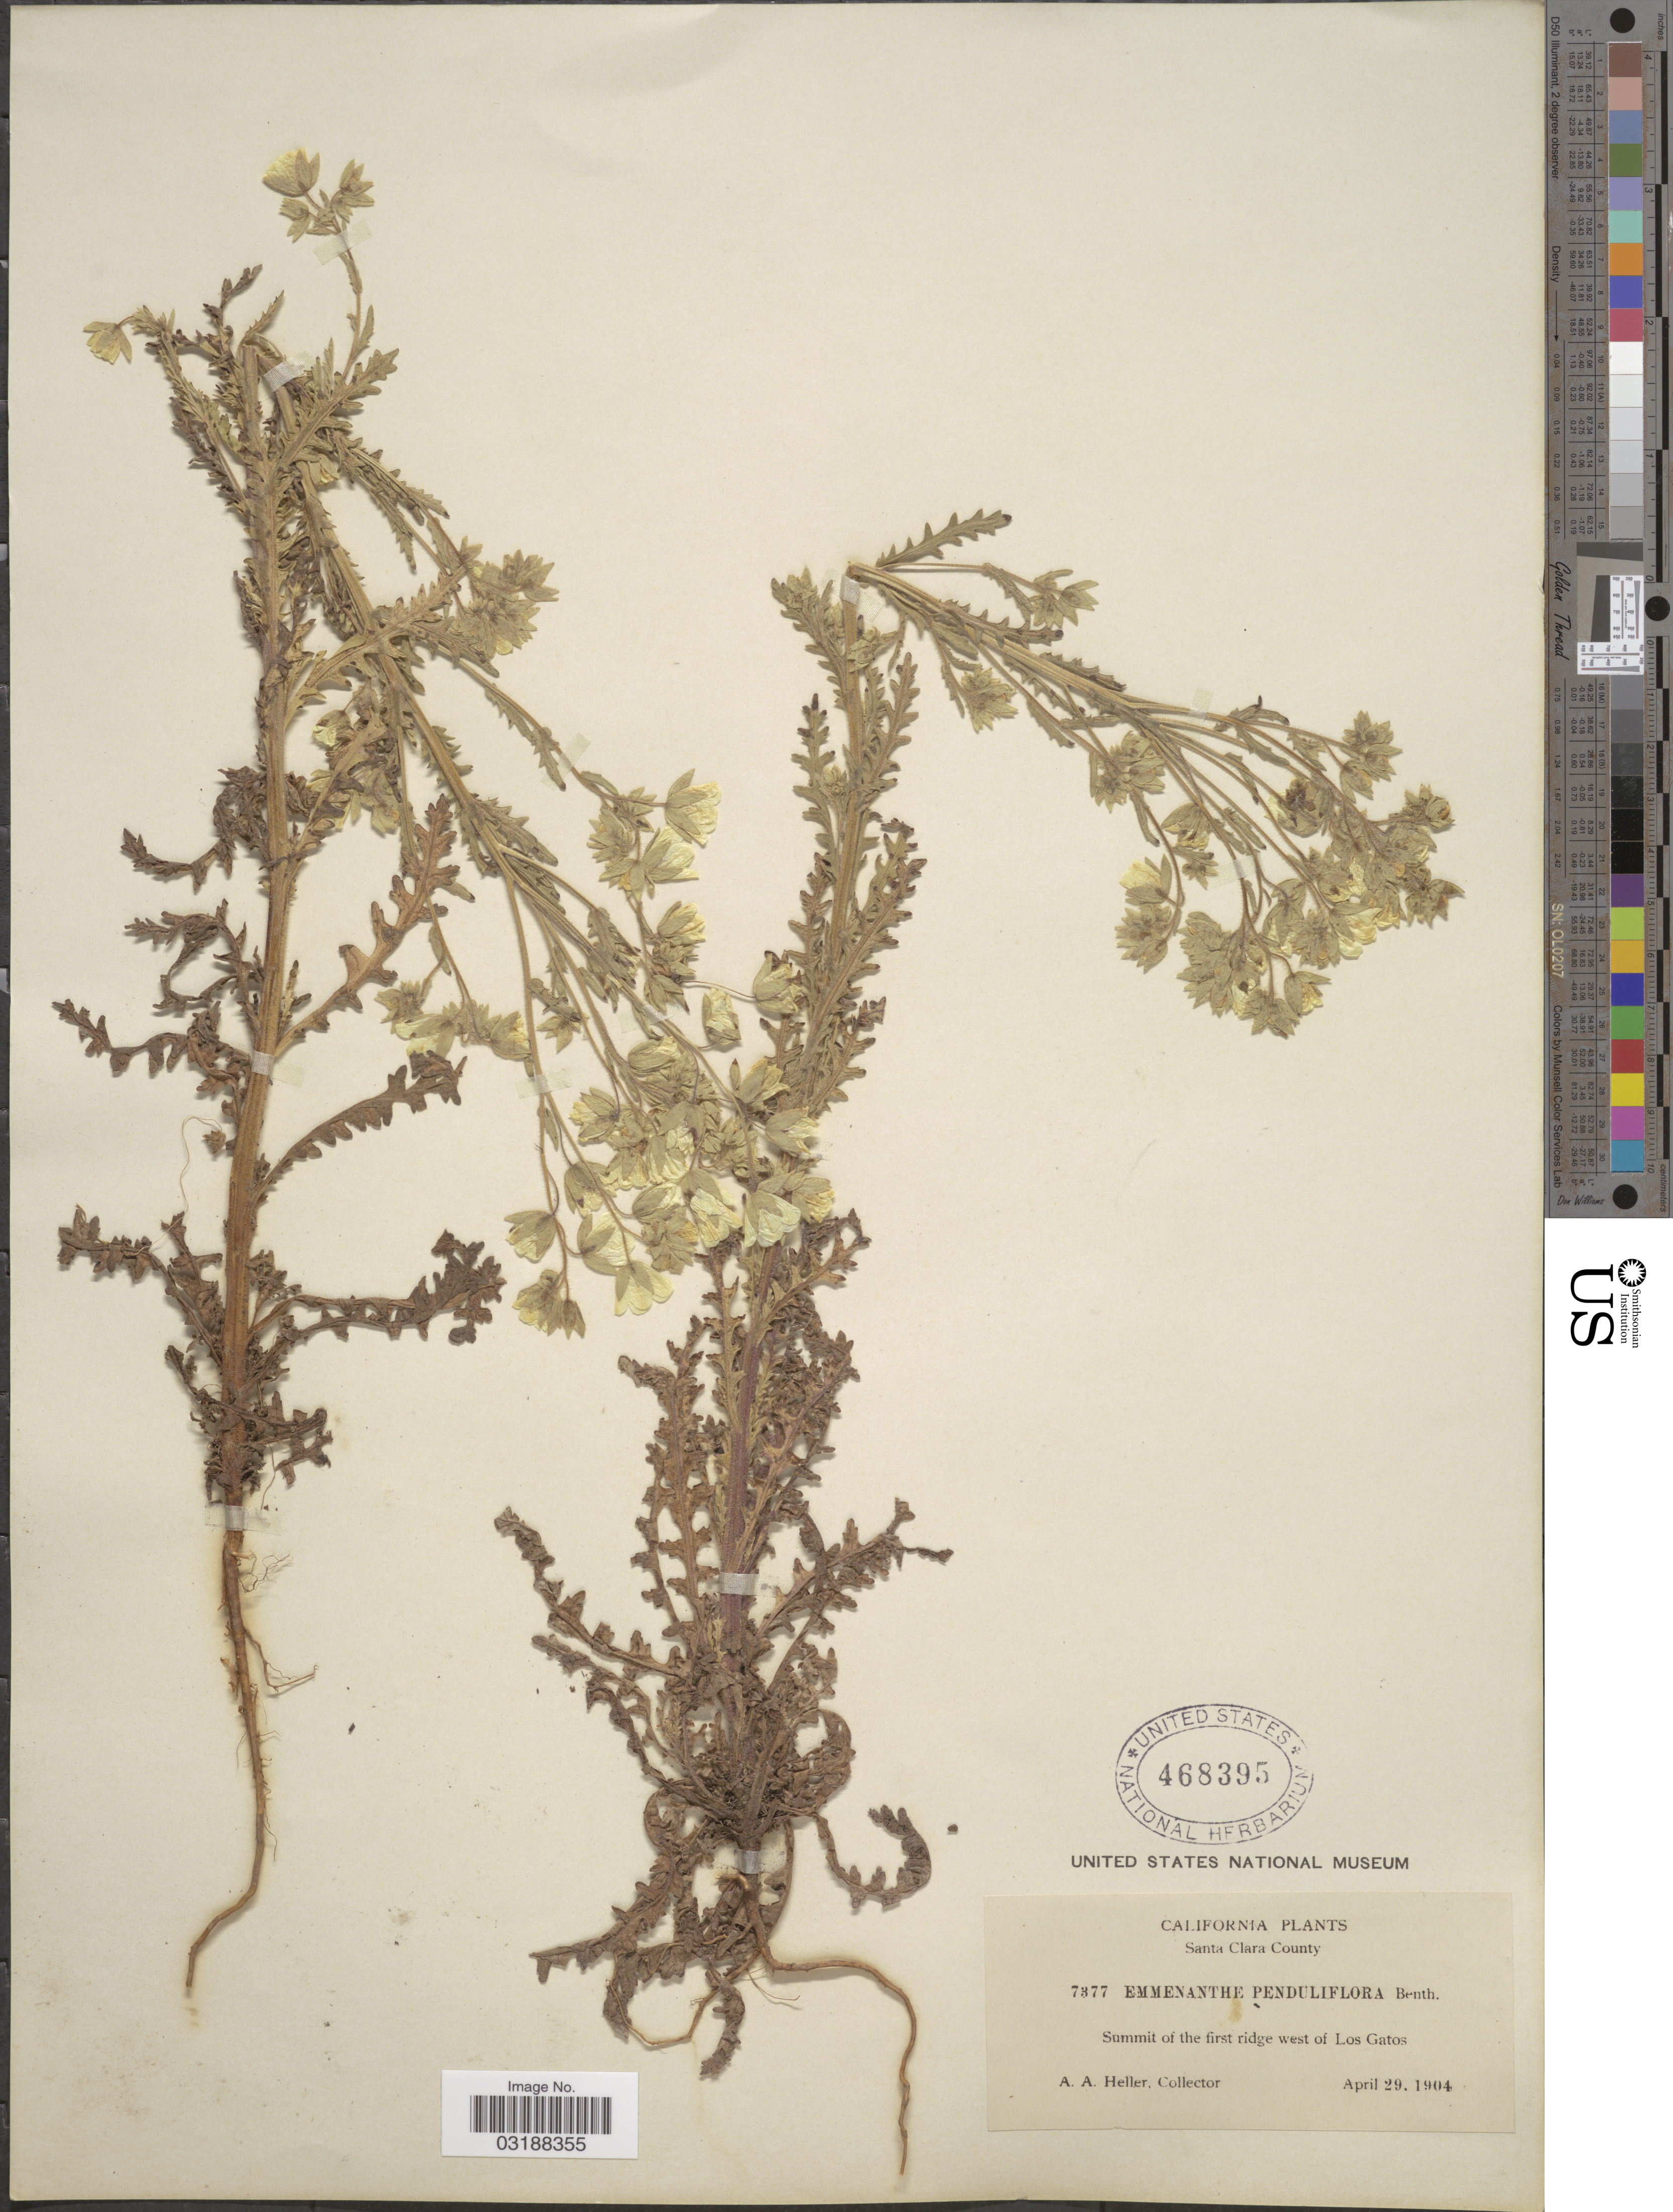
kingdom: Plantae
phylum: Tracheophyta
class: Magnoliopsida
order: Boraginales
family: Hydrophyllaceae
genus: Emmenanthe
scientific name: Emmenanthe penduliflora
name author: Benth.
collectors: A. A. Heller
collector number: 7377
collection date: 1904-04-29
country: United States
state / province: California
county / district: Santa Clara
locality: Santa Clara County. Summit of the first ridge west of Los Gatos.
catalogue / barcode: US 468395